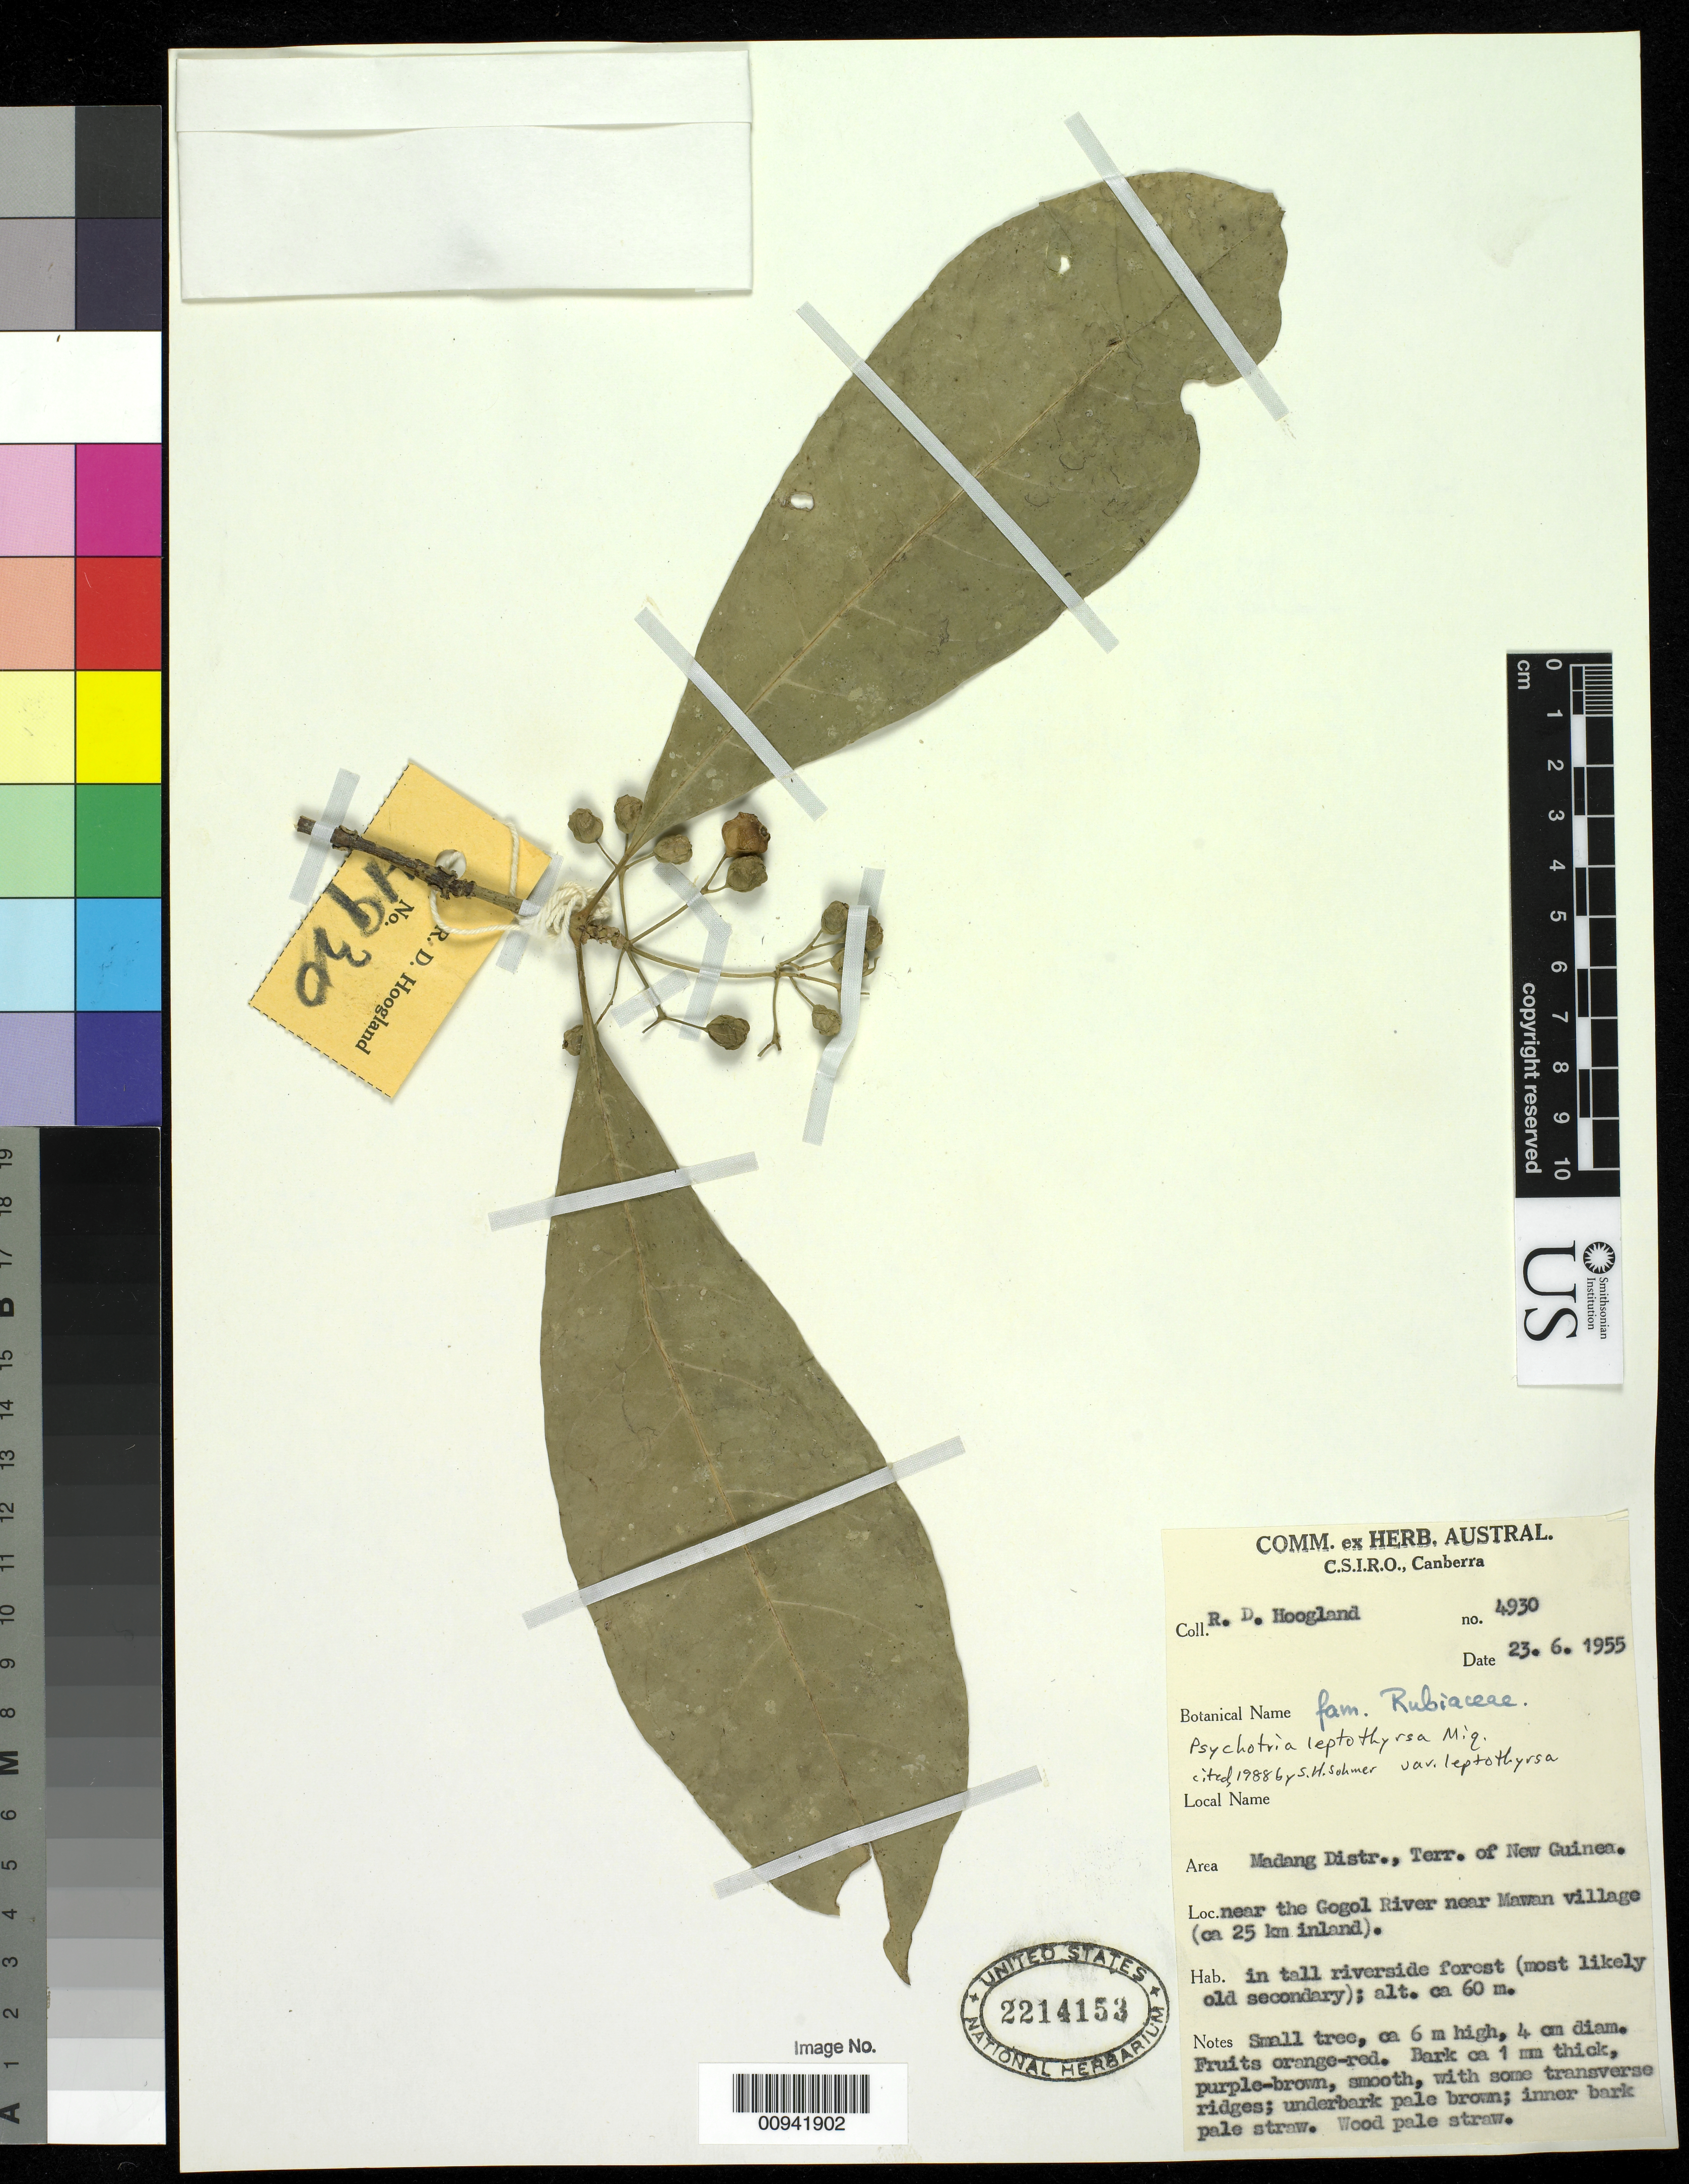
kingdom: Plantae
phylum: Tracheophyta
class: Magnoliopsida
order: Gentianales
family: Rubiaceae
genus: Psychotria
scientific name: Psychotria leptothyrsa var. leptothyrsa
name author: Miq.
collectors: R. D. Hoogland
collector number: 4930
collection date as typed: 23 Jun 1955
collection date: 1955-06-23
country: Papua New Guinea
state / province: Madang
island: New Guinea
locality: near the Gogol River near Mawan village (ca 25km inland).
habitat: in tall riverside forest (most likely old secondary).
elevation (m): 60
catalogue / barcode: US 2214153